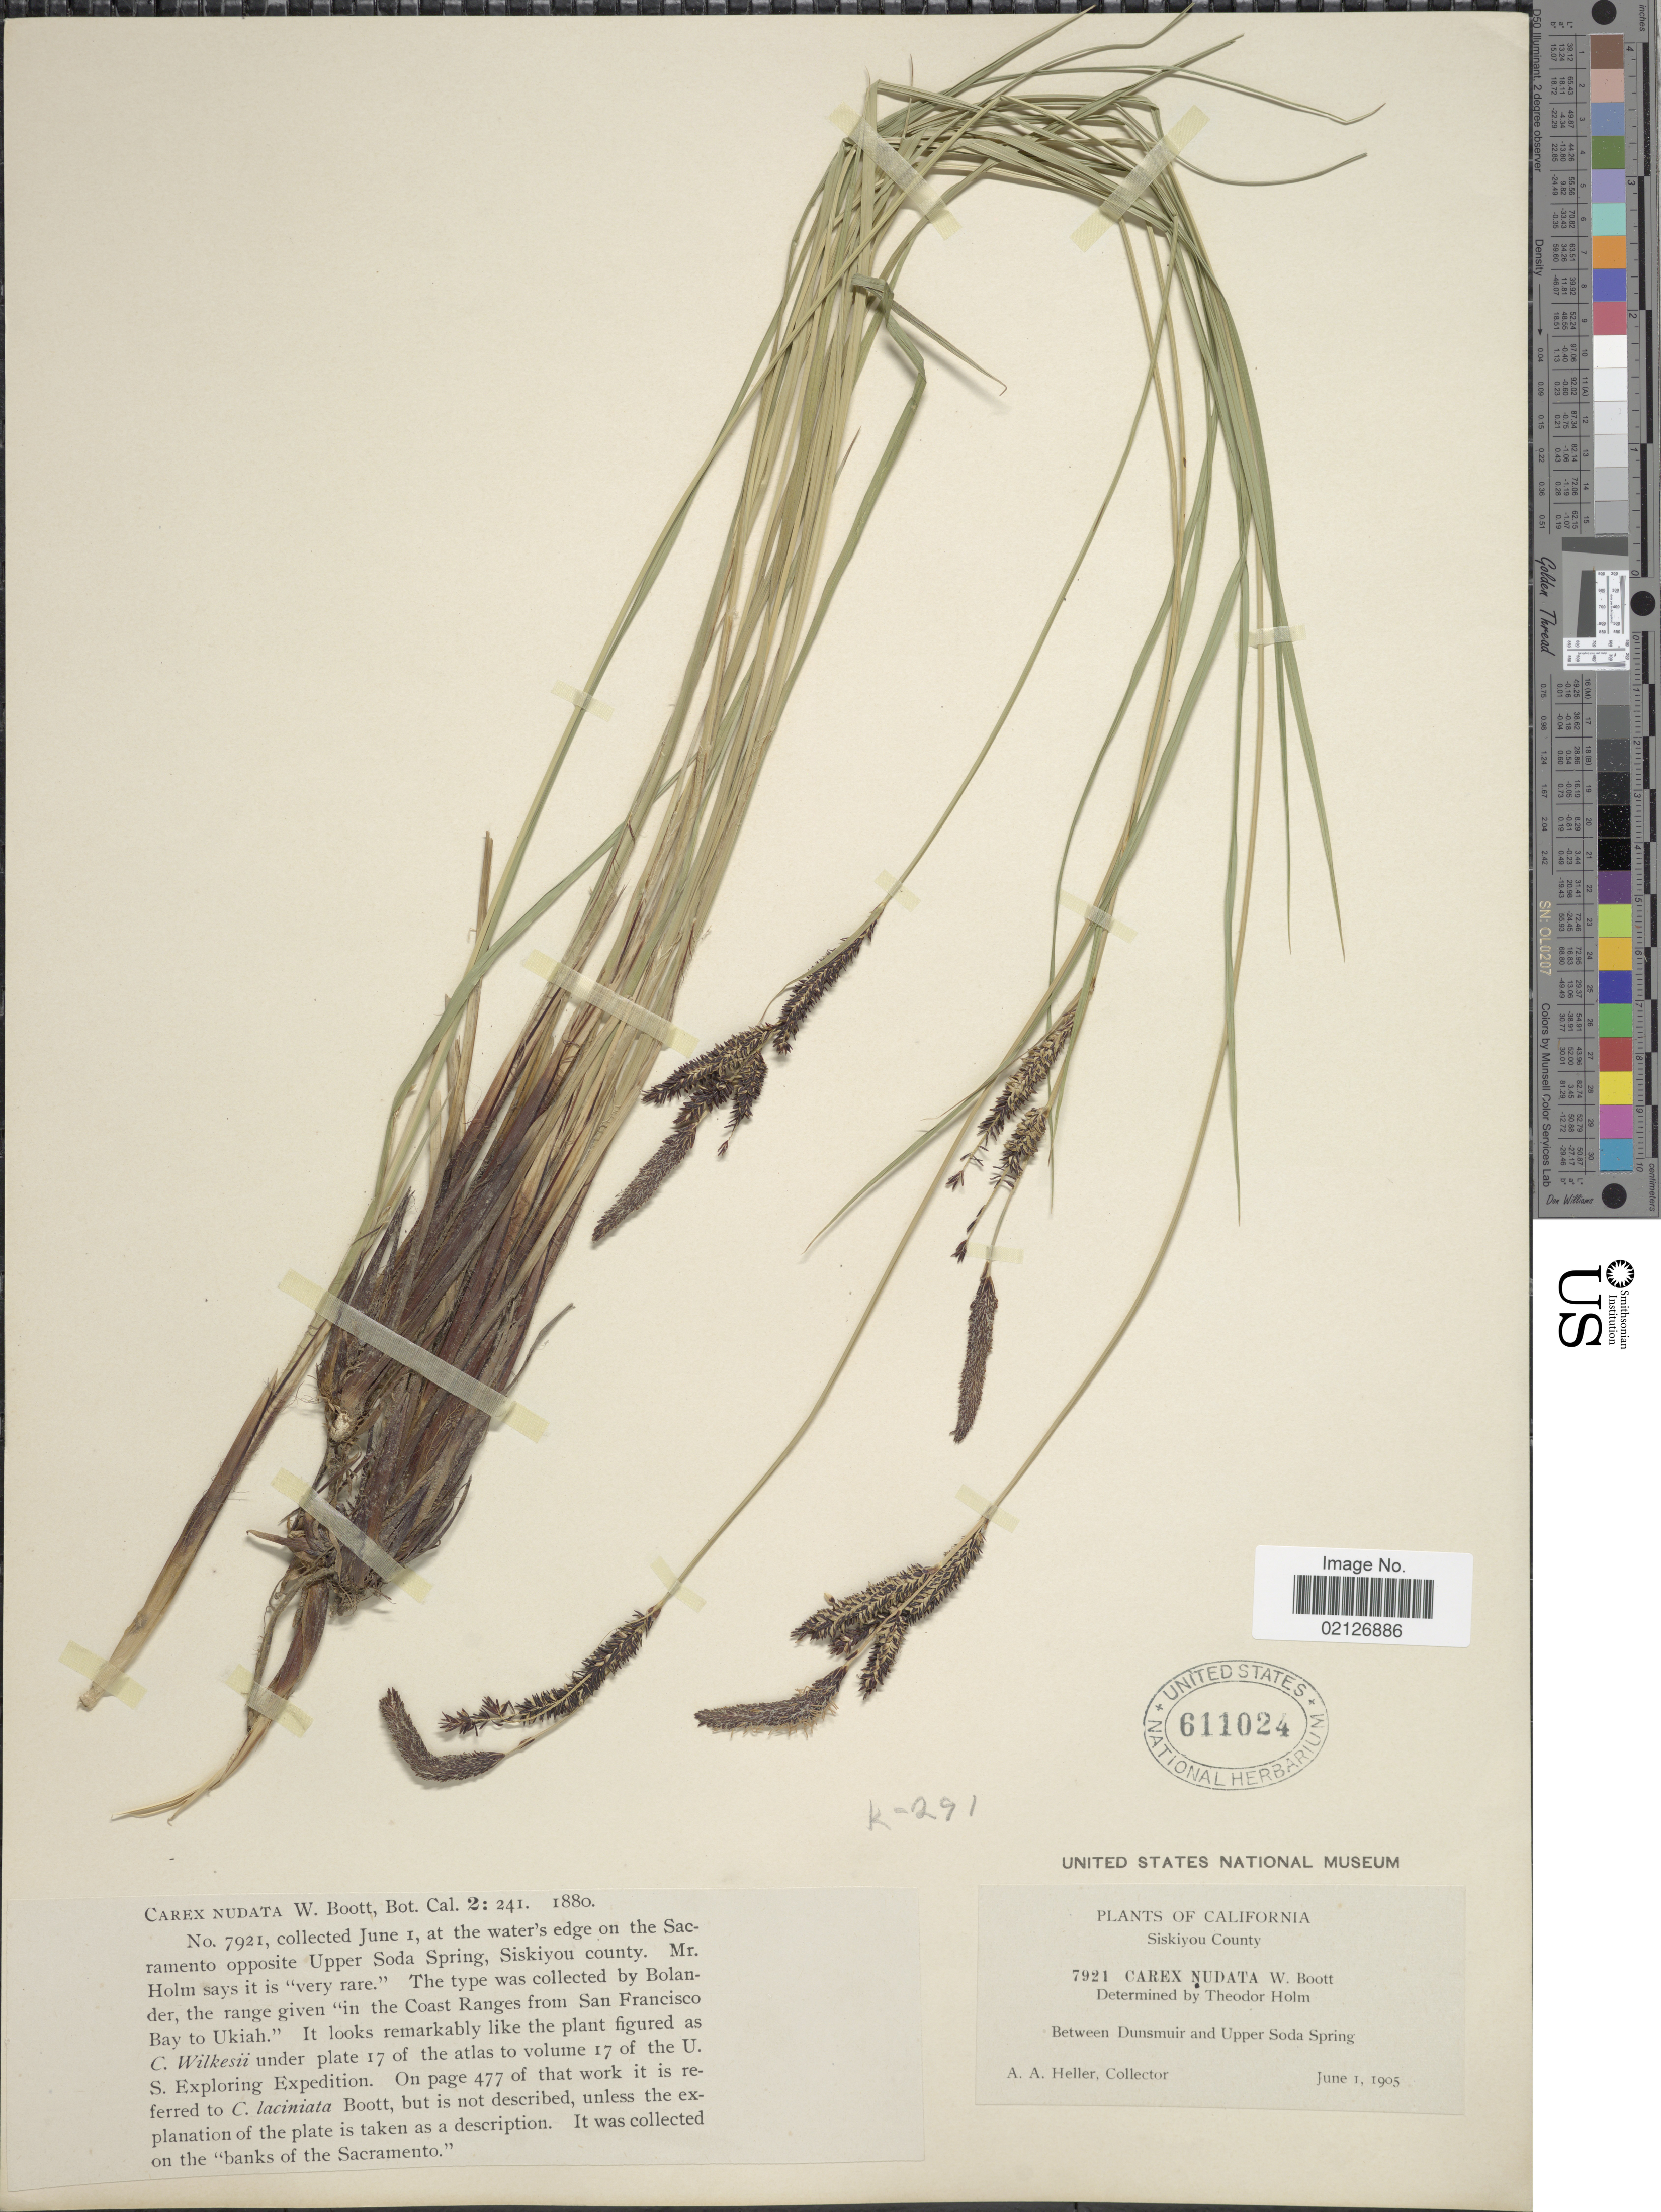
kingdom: Plantae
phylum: Tracheophyta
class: Liliopsida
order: Poales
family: Cyperaceae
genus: Carex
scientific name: Carex nudata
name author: W. Boott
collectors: A. A. Heller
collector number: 7921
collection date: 1905-06-01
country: United States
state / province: California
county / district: Siskiyou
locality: Siskiyou County, between Dunsmuir and Upper Soda Spring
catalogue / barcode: US 611024